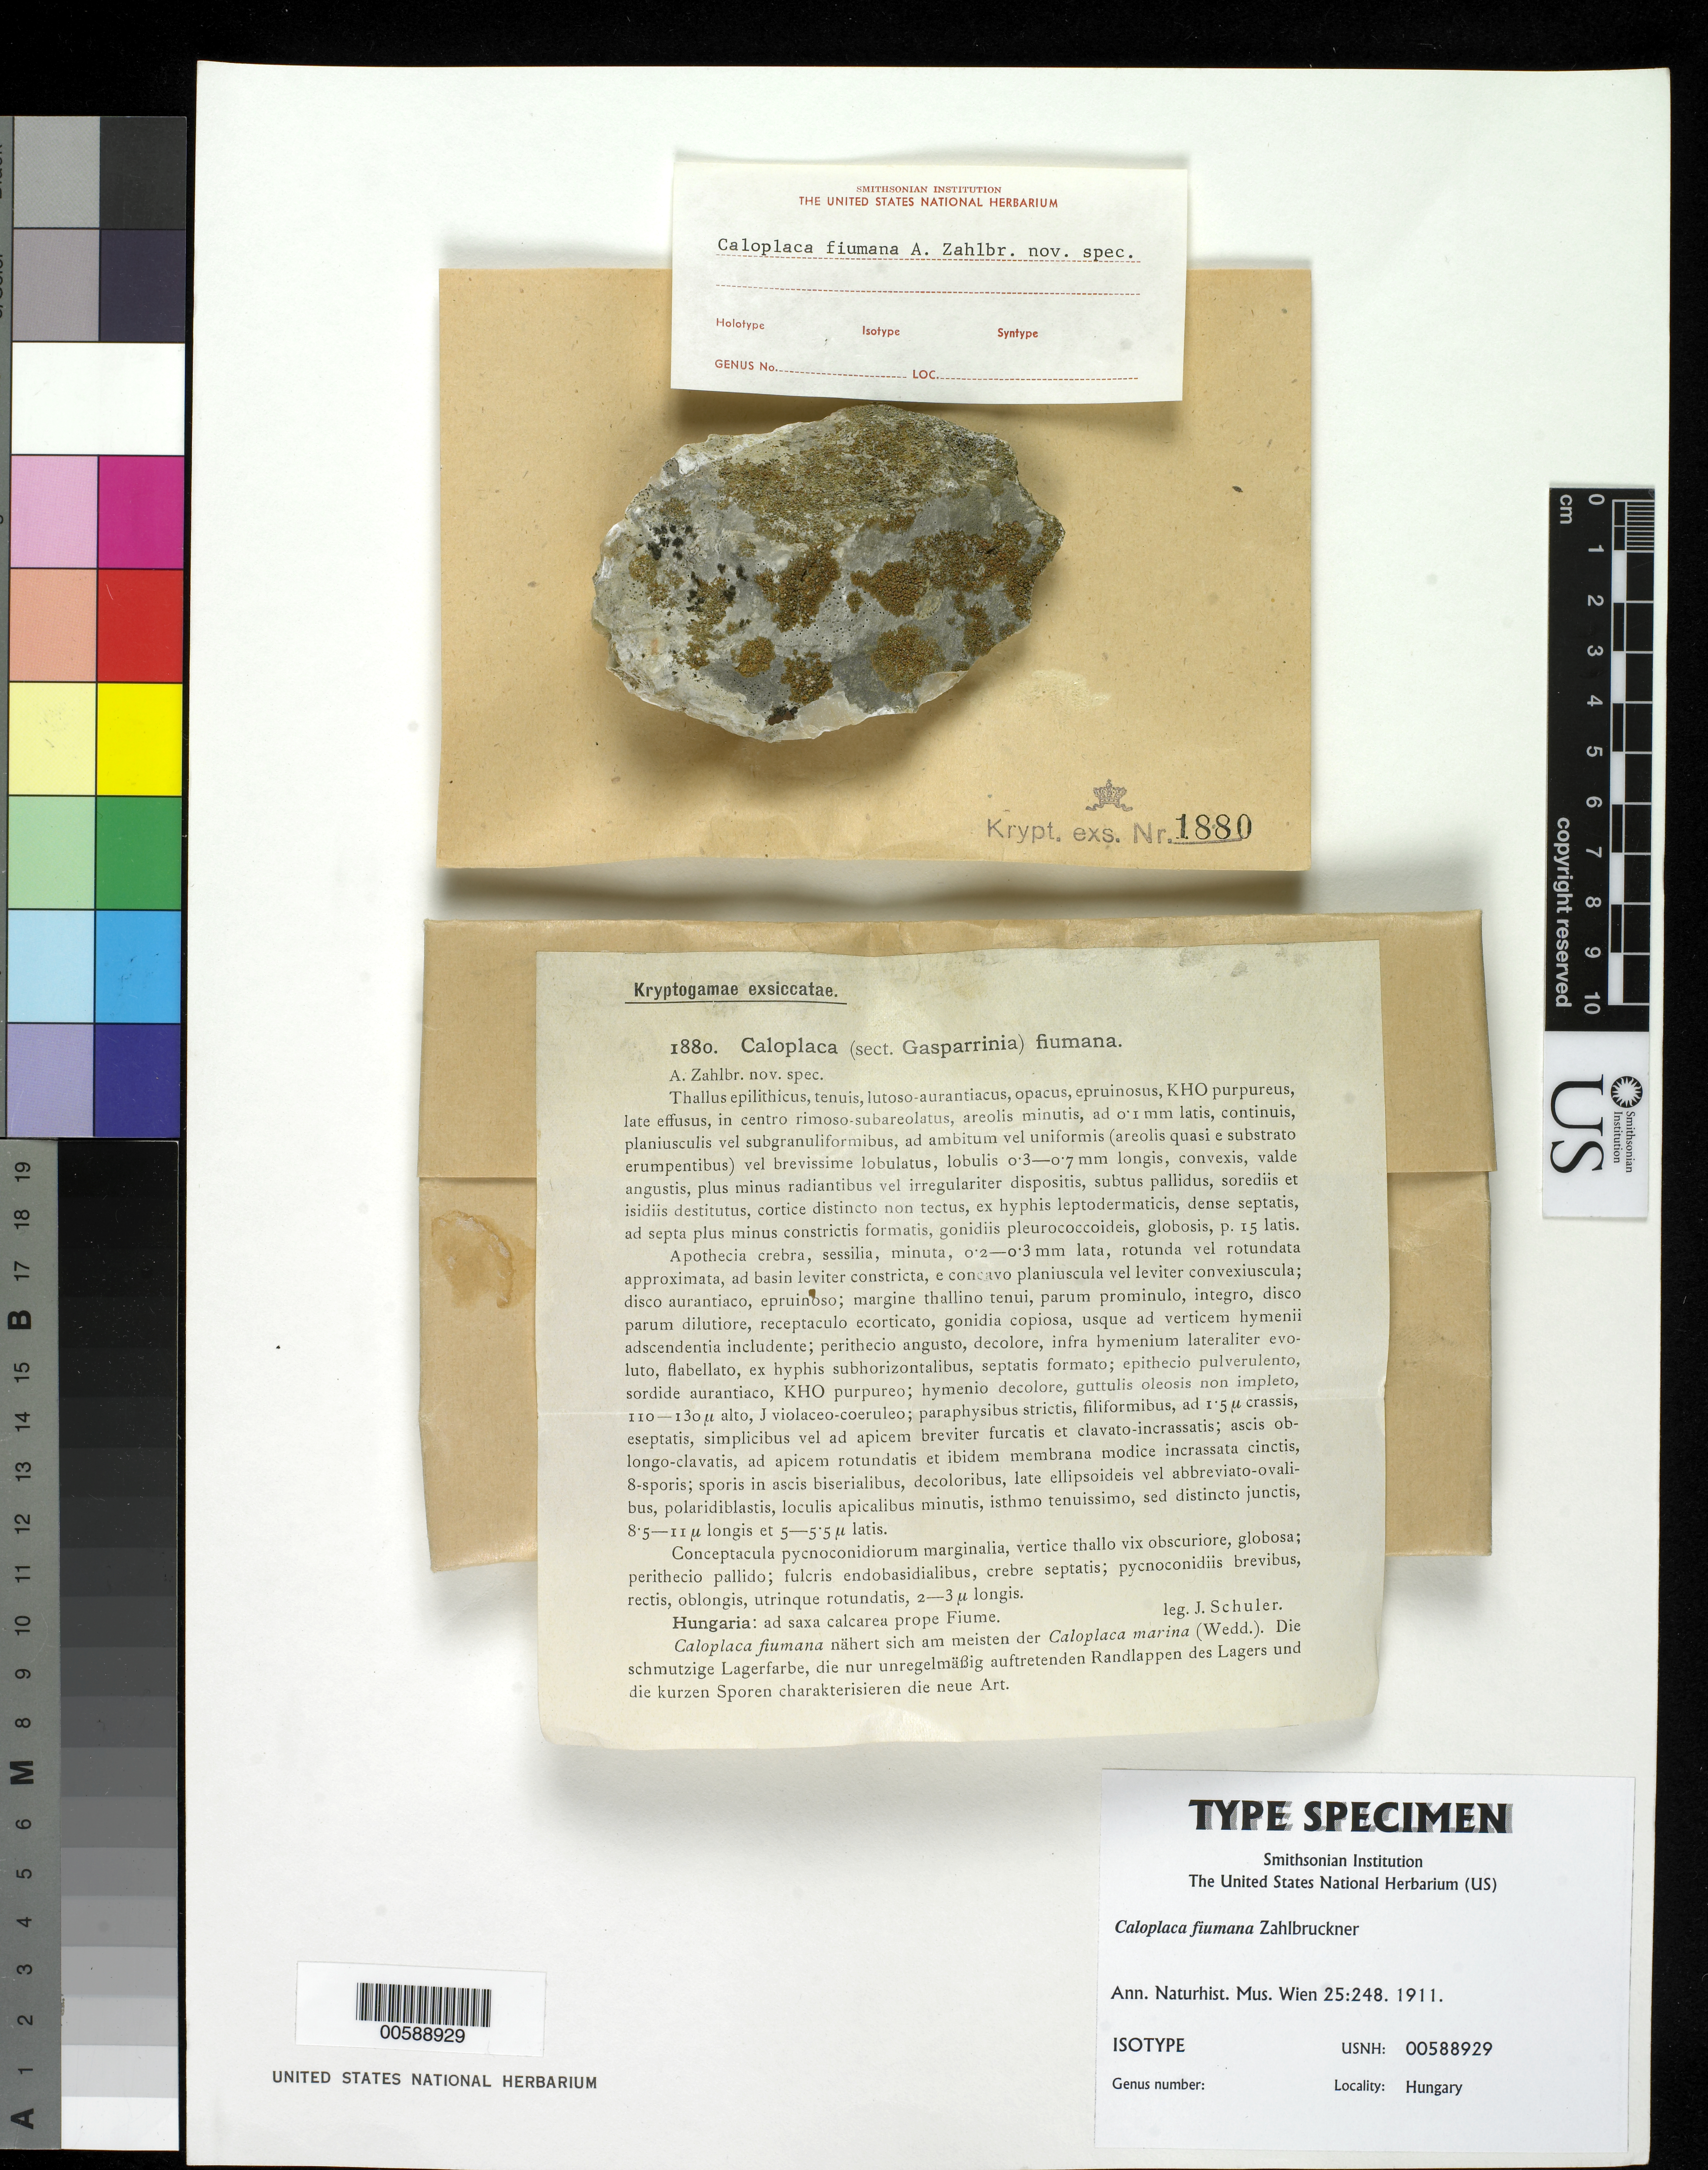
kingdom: Fungi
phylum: Ascomycota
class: Lecanoromycetes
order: Teloschistales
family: Teloschistaceae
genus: Caloplaca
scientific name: Caloplaca fiumana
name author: Zahlbr.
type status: Isotype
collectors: J. Schuler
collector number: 1880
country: Hungary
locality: Ad saxa calcarea prope Fiume. [At calcareous stones near Fiume].